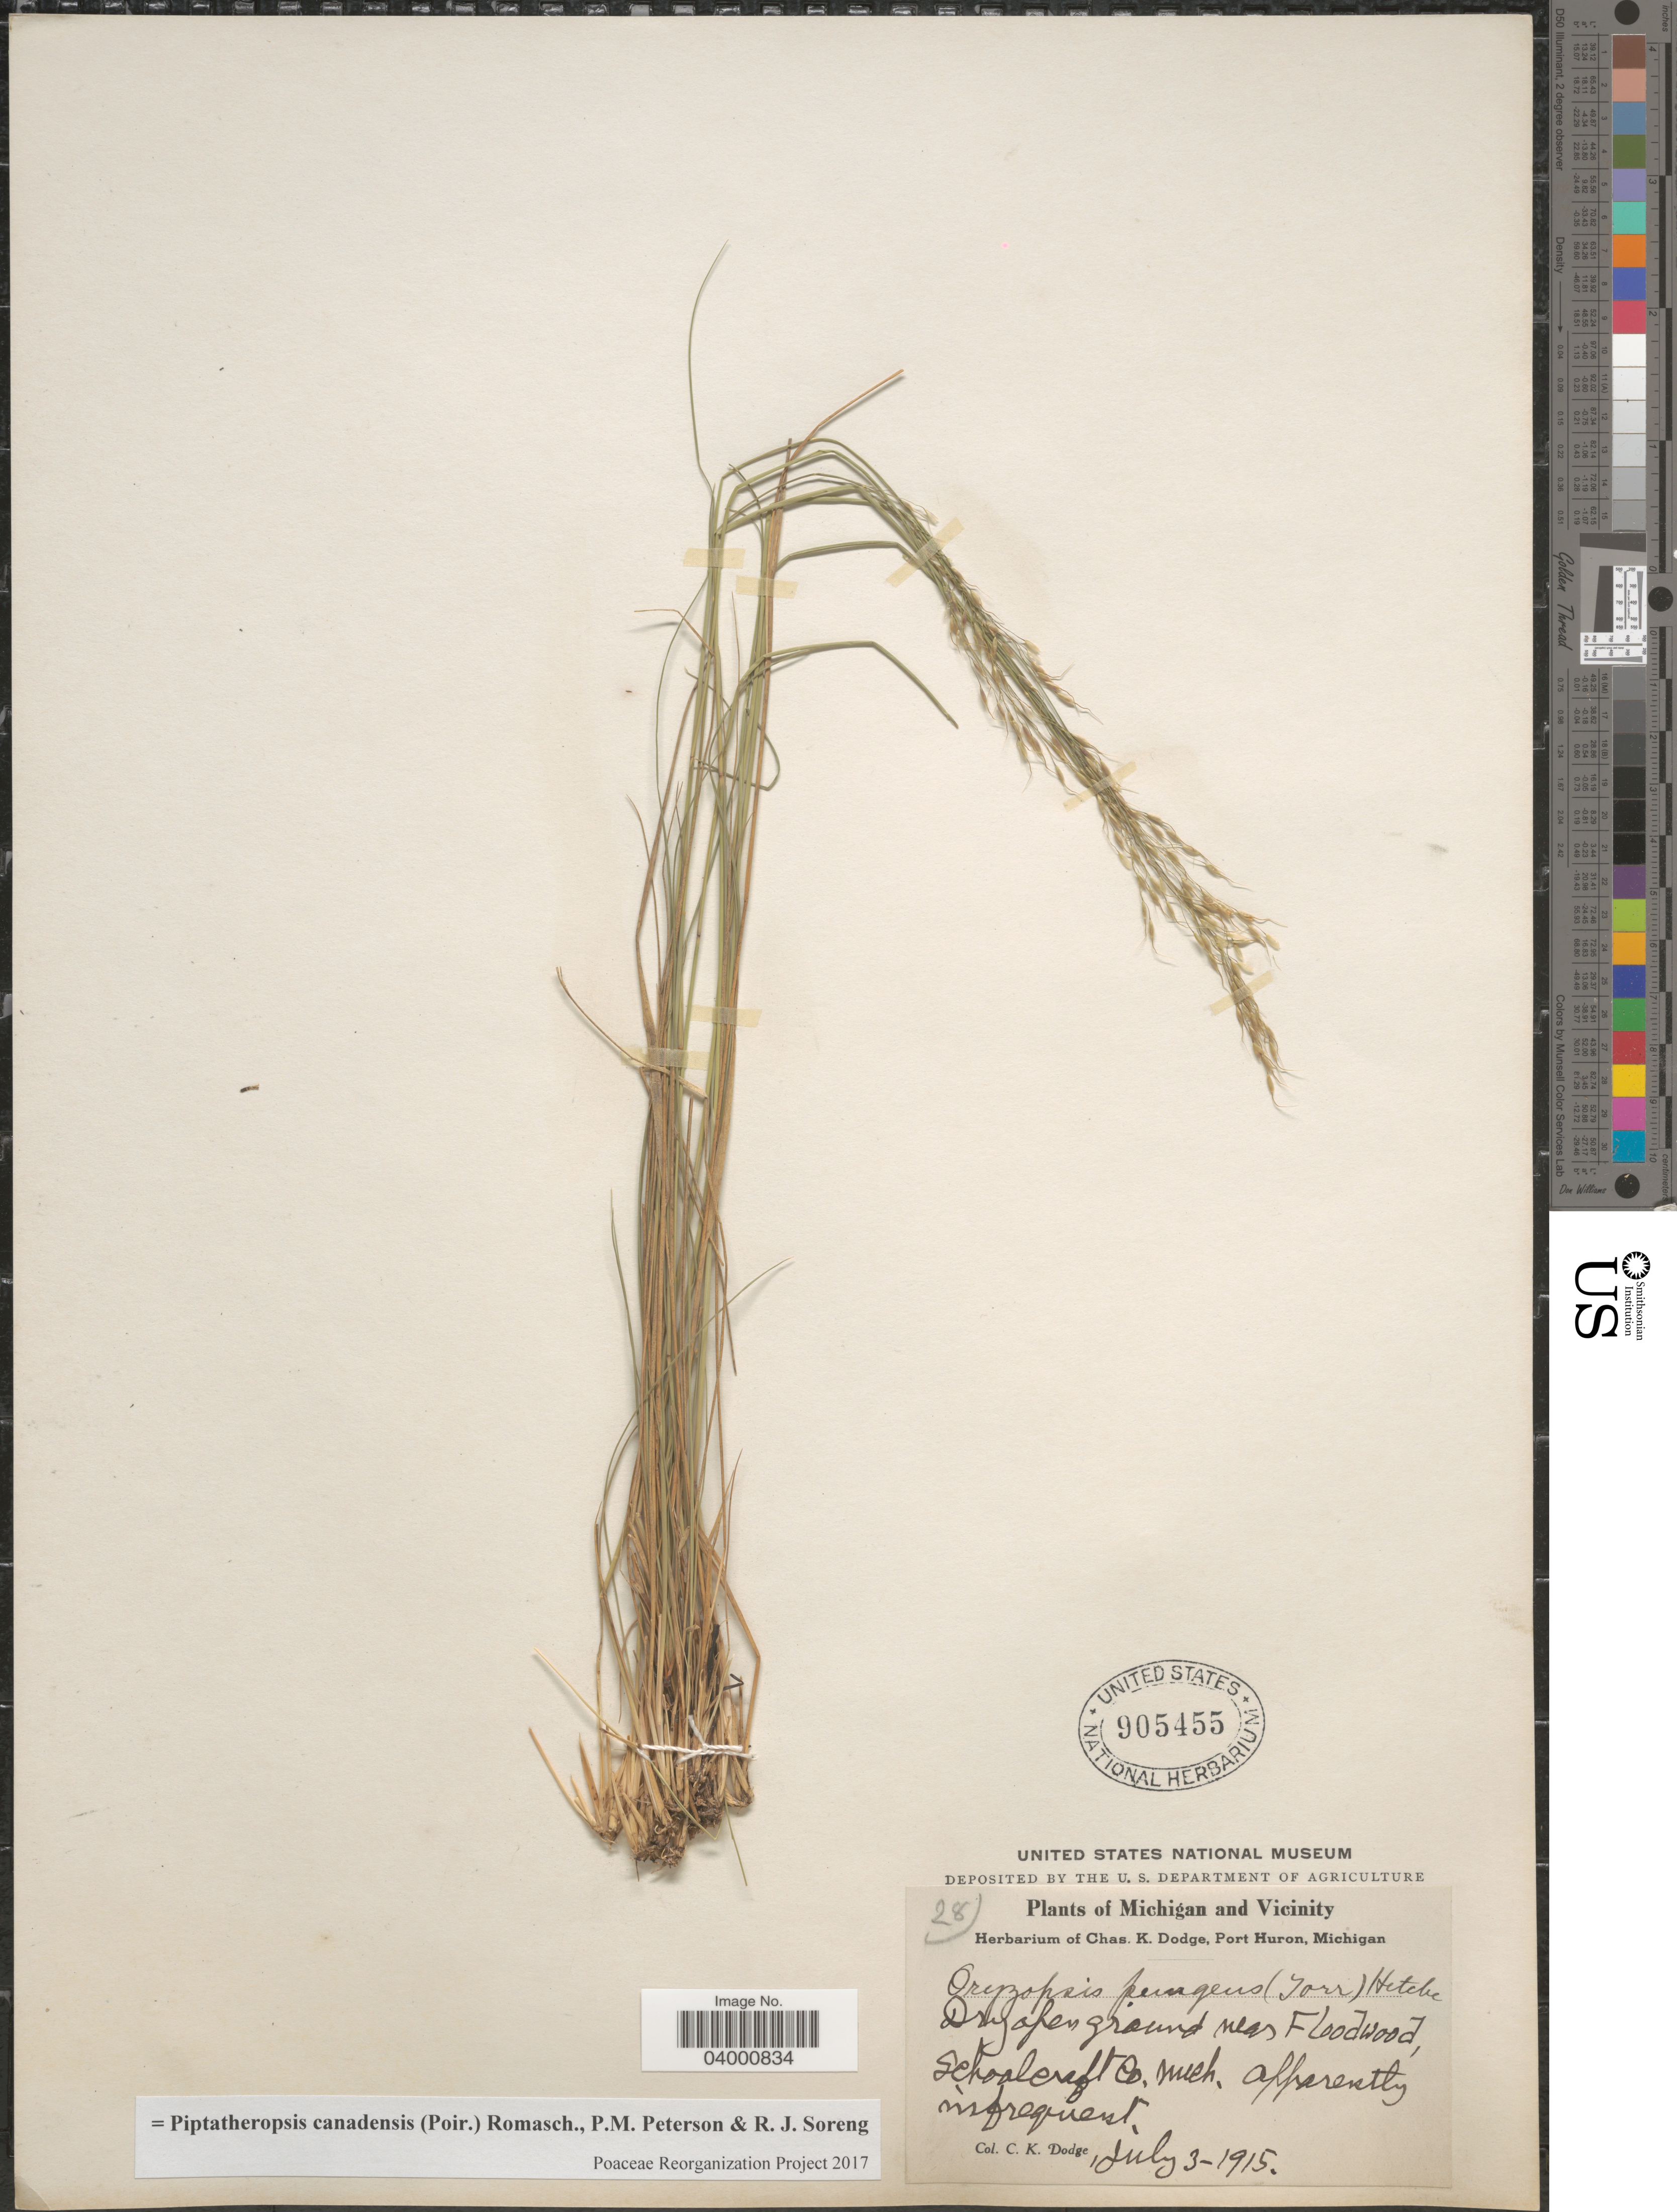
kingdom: Plantae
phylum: Tracheophyta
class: Liliopsida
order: Poales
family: Poaceae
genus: Piptatheropsis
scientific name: Piptatheropsis canadensis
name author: (Poir.) Romasch. et al.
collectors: C. Dodge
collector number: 28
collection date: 1915-07-03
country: United States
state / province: Michigan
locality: Michigan and Vicinity. Dry open ground near Floodwood, Schoolcraft Co.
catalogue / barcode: US 905455